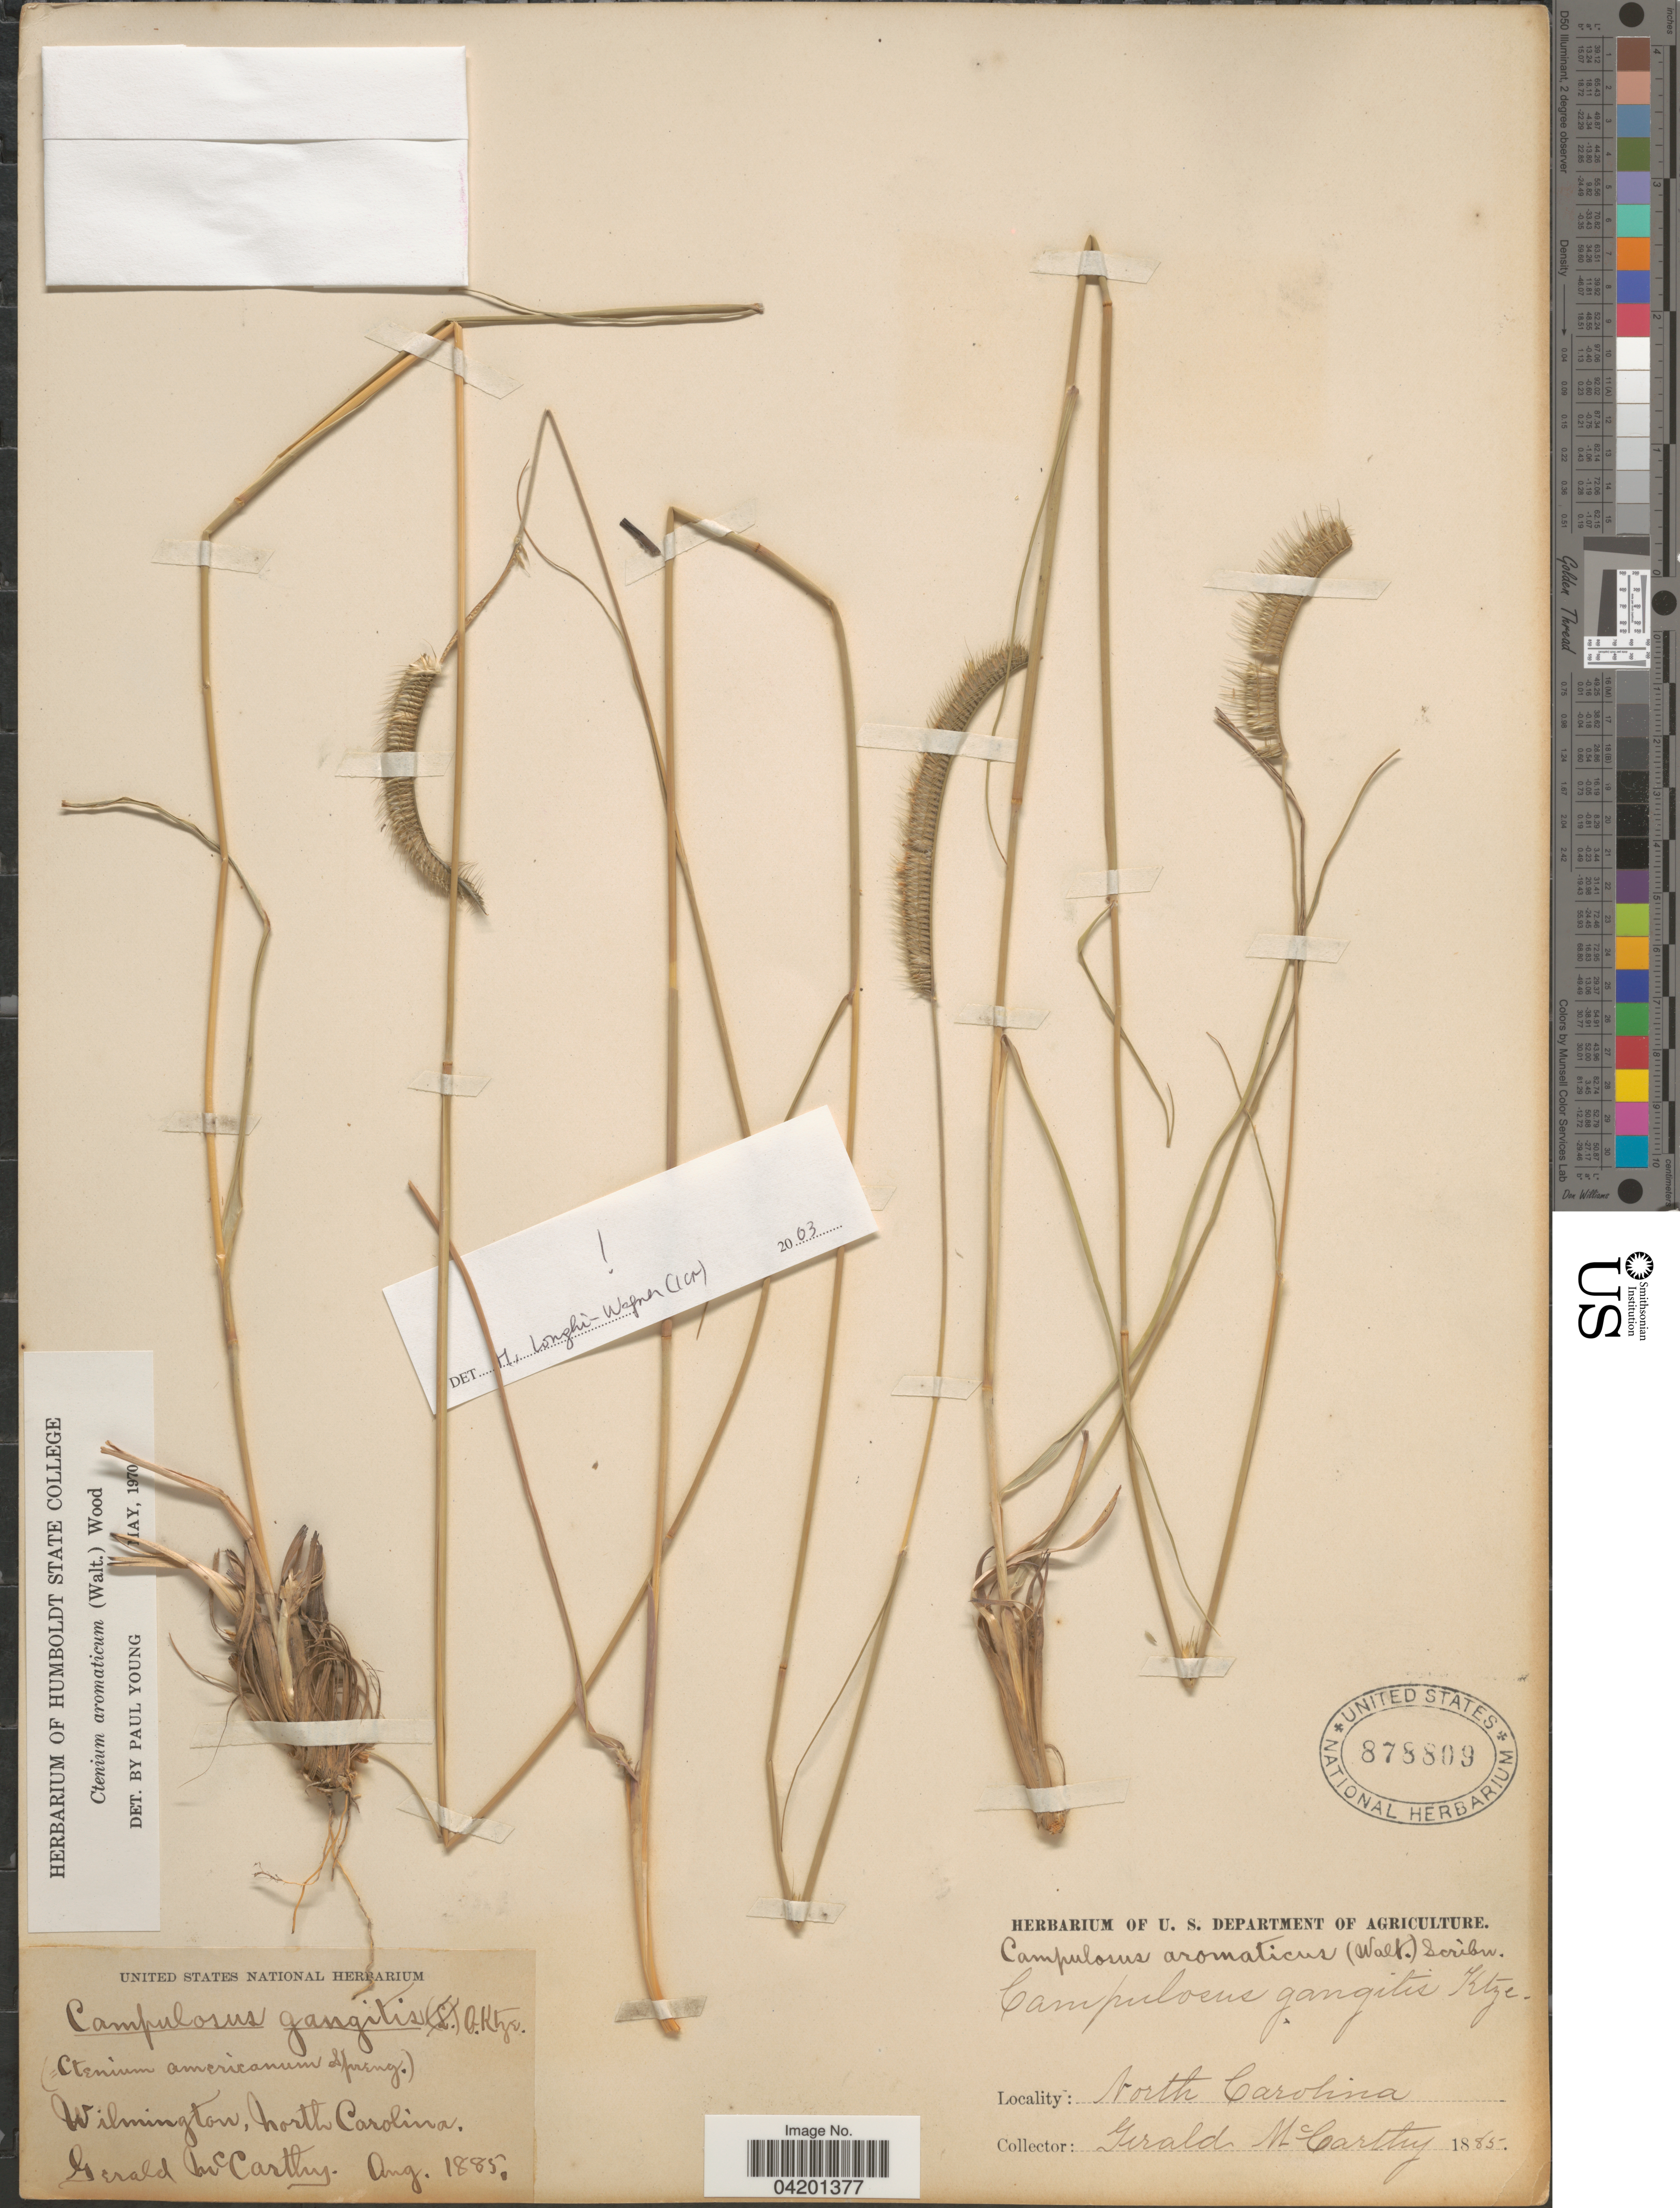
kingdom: Plantae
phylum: Tracheophyta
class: Liliopsida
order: Poales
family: Poaceae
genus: Ctenium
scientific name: Ctenium aromaticum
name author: (Walter) Alph. Wood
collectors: G. McCarthy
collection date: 1885-08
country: United States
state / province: North Carolina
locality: Wilmington.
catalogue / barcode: US 878809